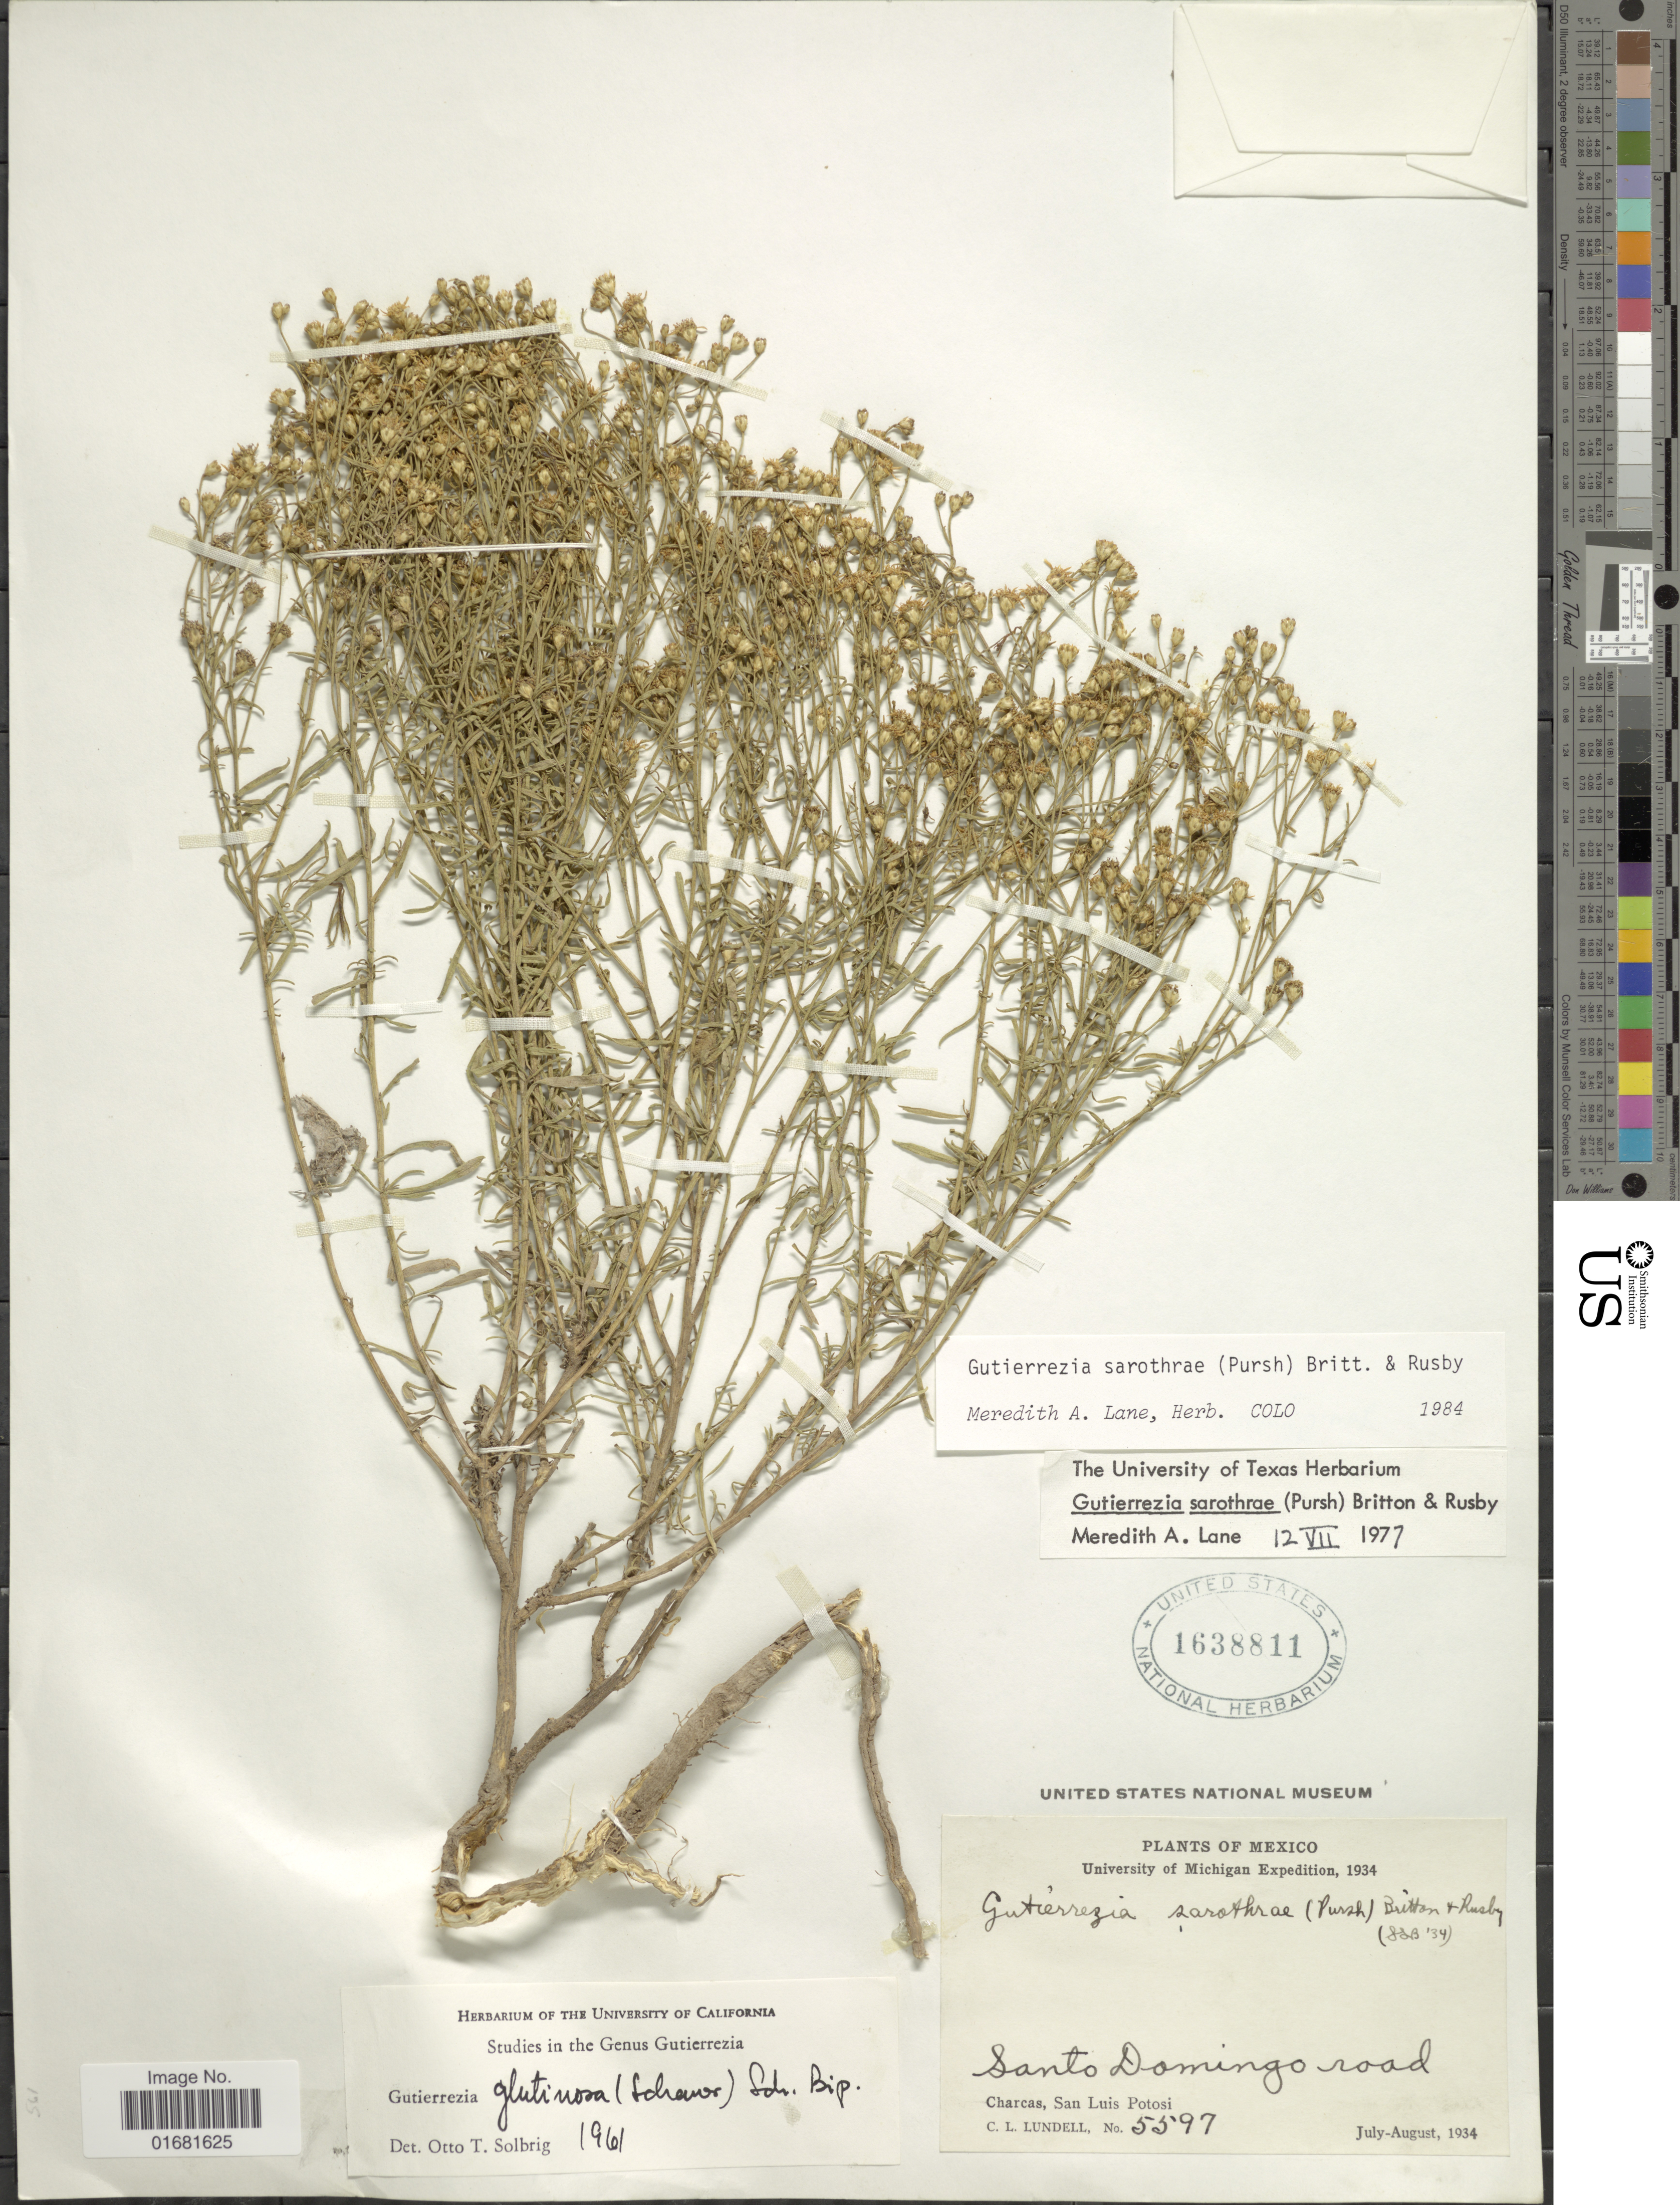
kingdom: Plantae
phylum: Tracheophyta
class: Magnoliopsida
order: Asterales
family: Asteraceae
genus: Gutierrezia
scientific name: Gutierrezia sarothrae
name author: (Pursh) Britton & Rusby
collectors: C. L. Lundell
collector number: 5597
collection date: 1934-07/1934-08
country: Mexico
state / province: San Luis Potosí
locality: Charcas, San Luis Potosí. Santo Domingo road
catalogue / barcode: US 1638811